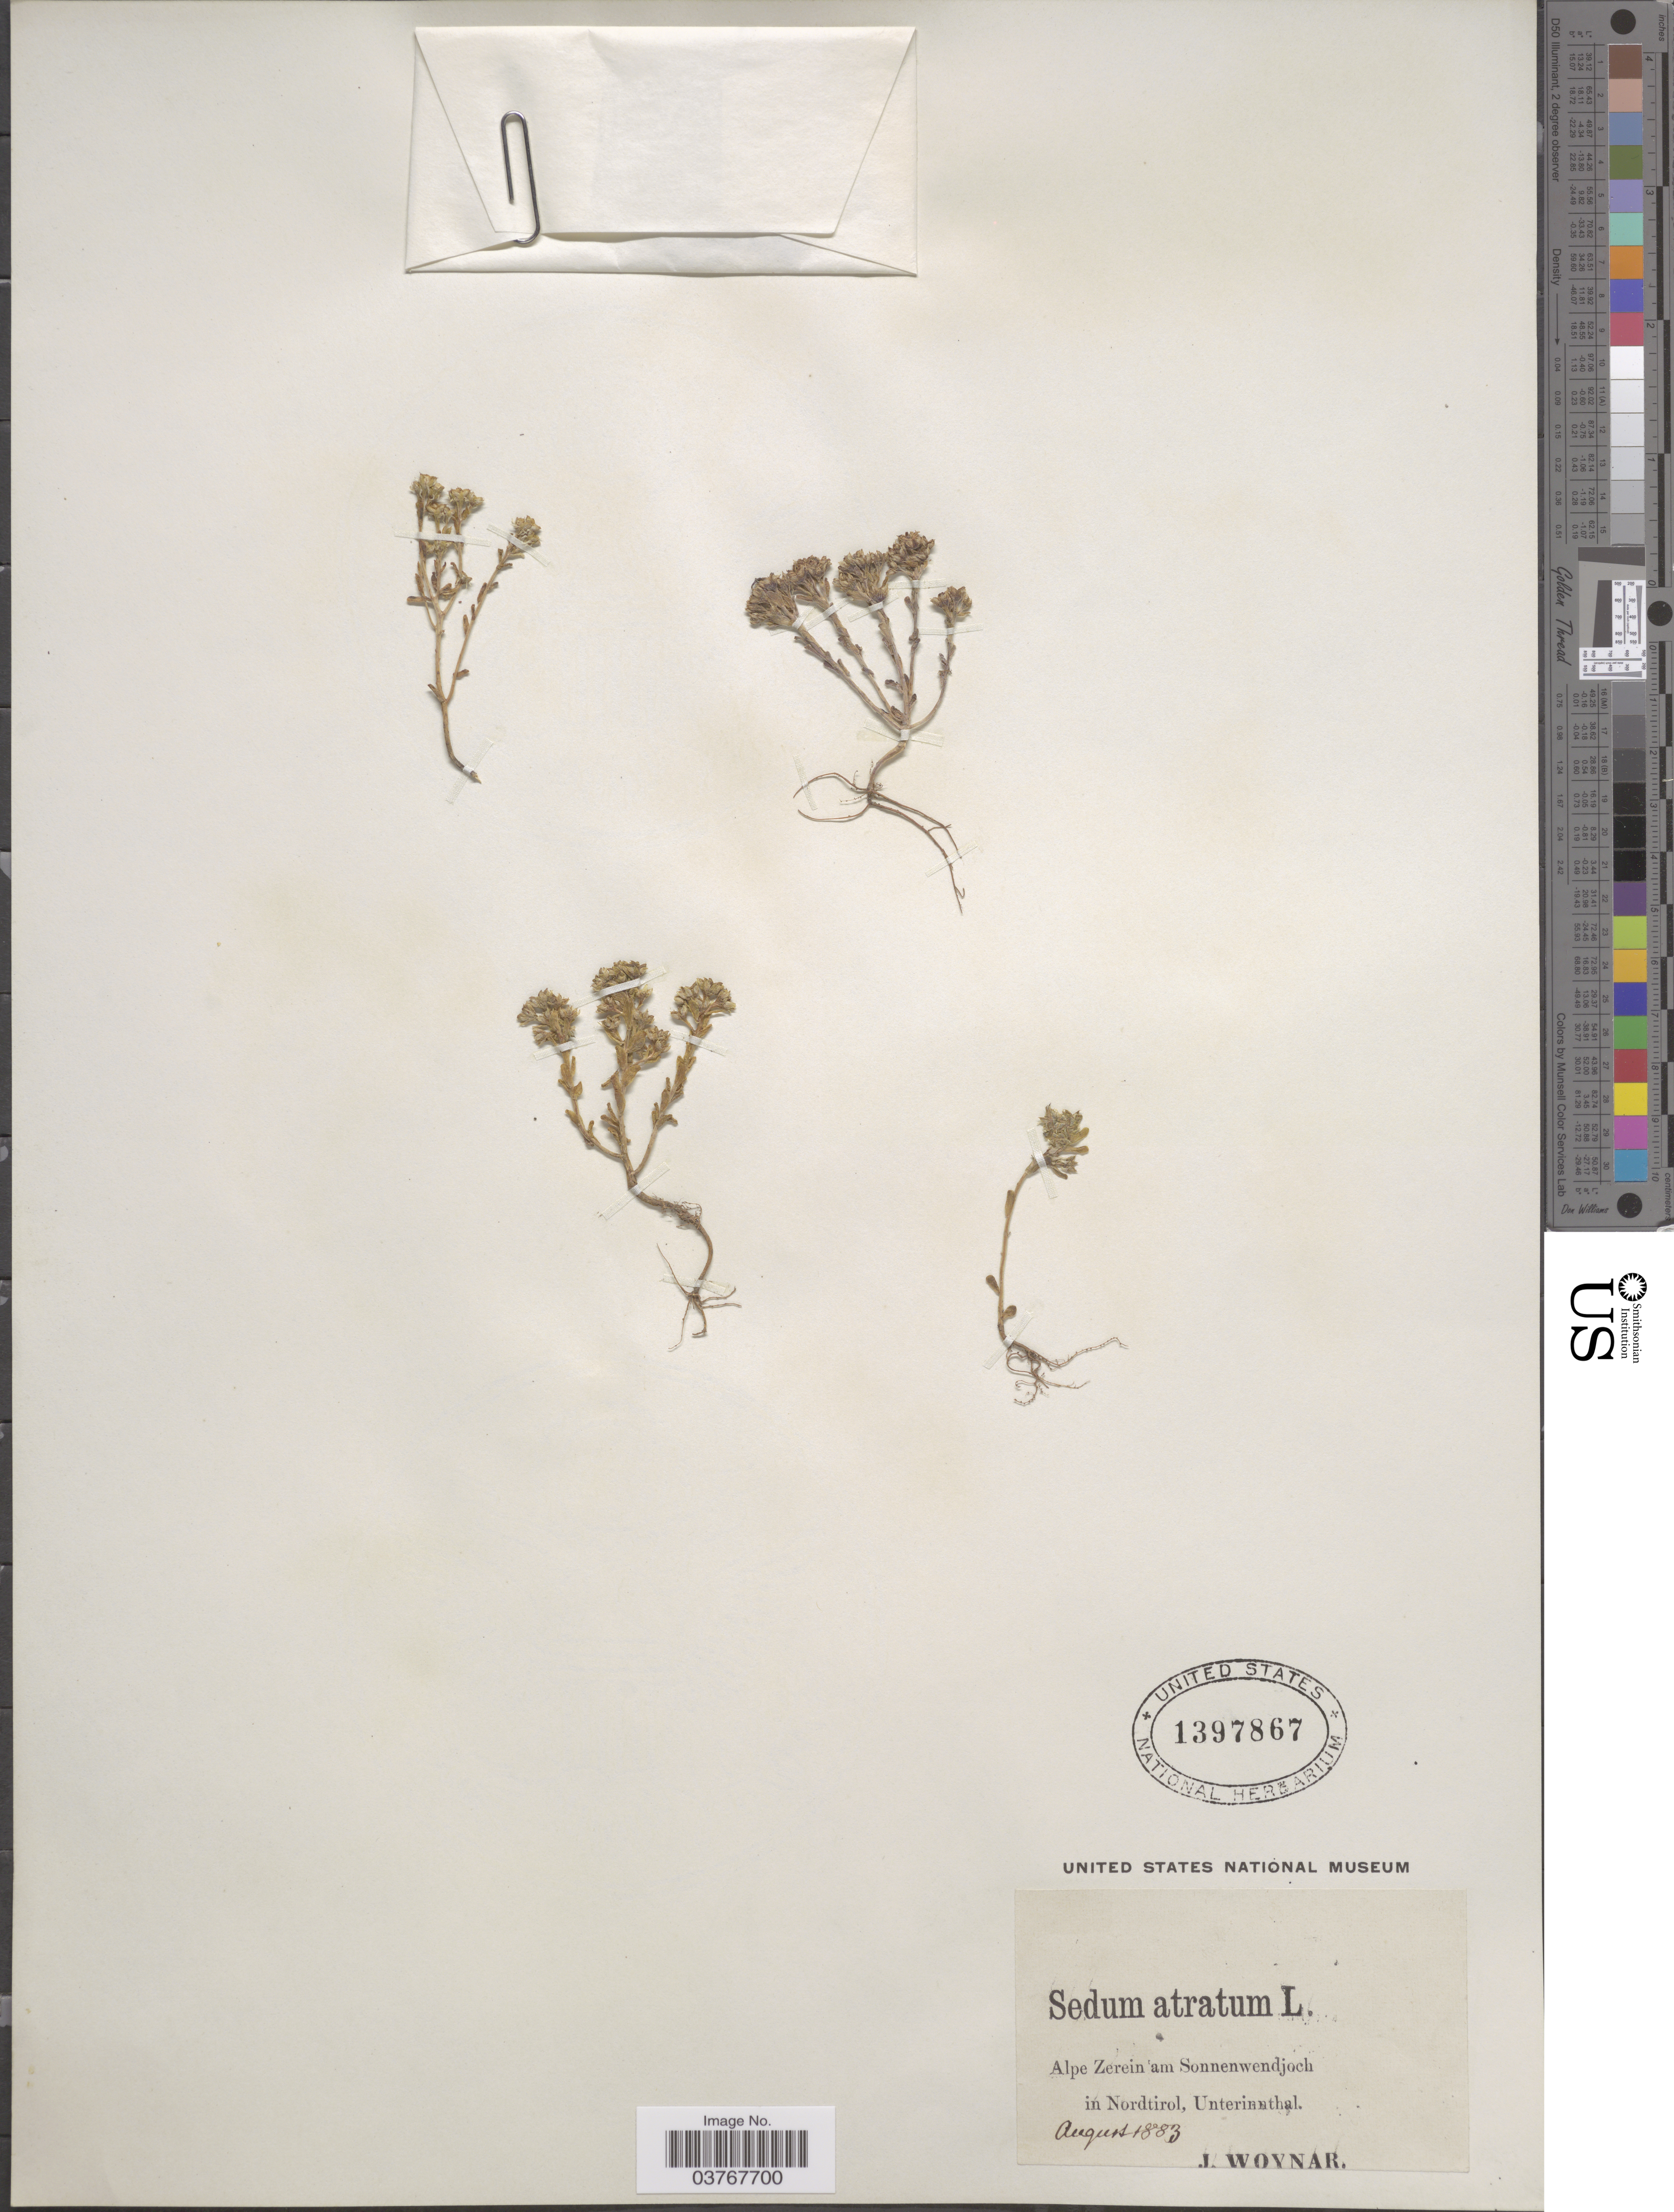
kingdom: Plantae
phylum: Tracheophyta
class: Magnoliopsida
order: Saxifragales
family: Crassulaceae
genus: Sedum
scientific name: Sedum atratum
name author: L.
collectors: J. Woynar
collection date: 1883-08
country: Austria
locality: Alpe Zerein am Sonnenwendjoch in Nordtirol, Unterinnthal.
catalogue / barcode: US 1397867